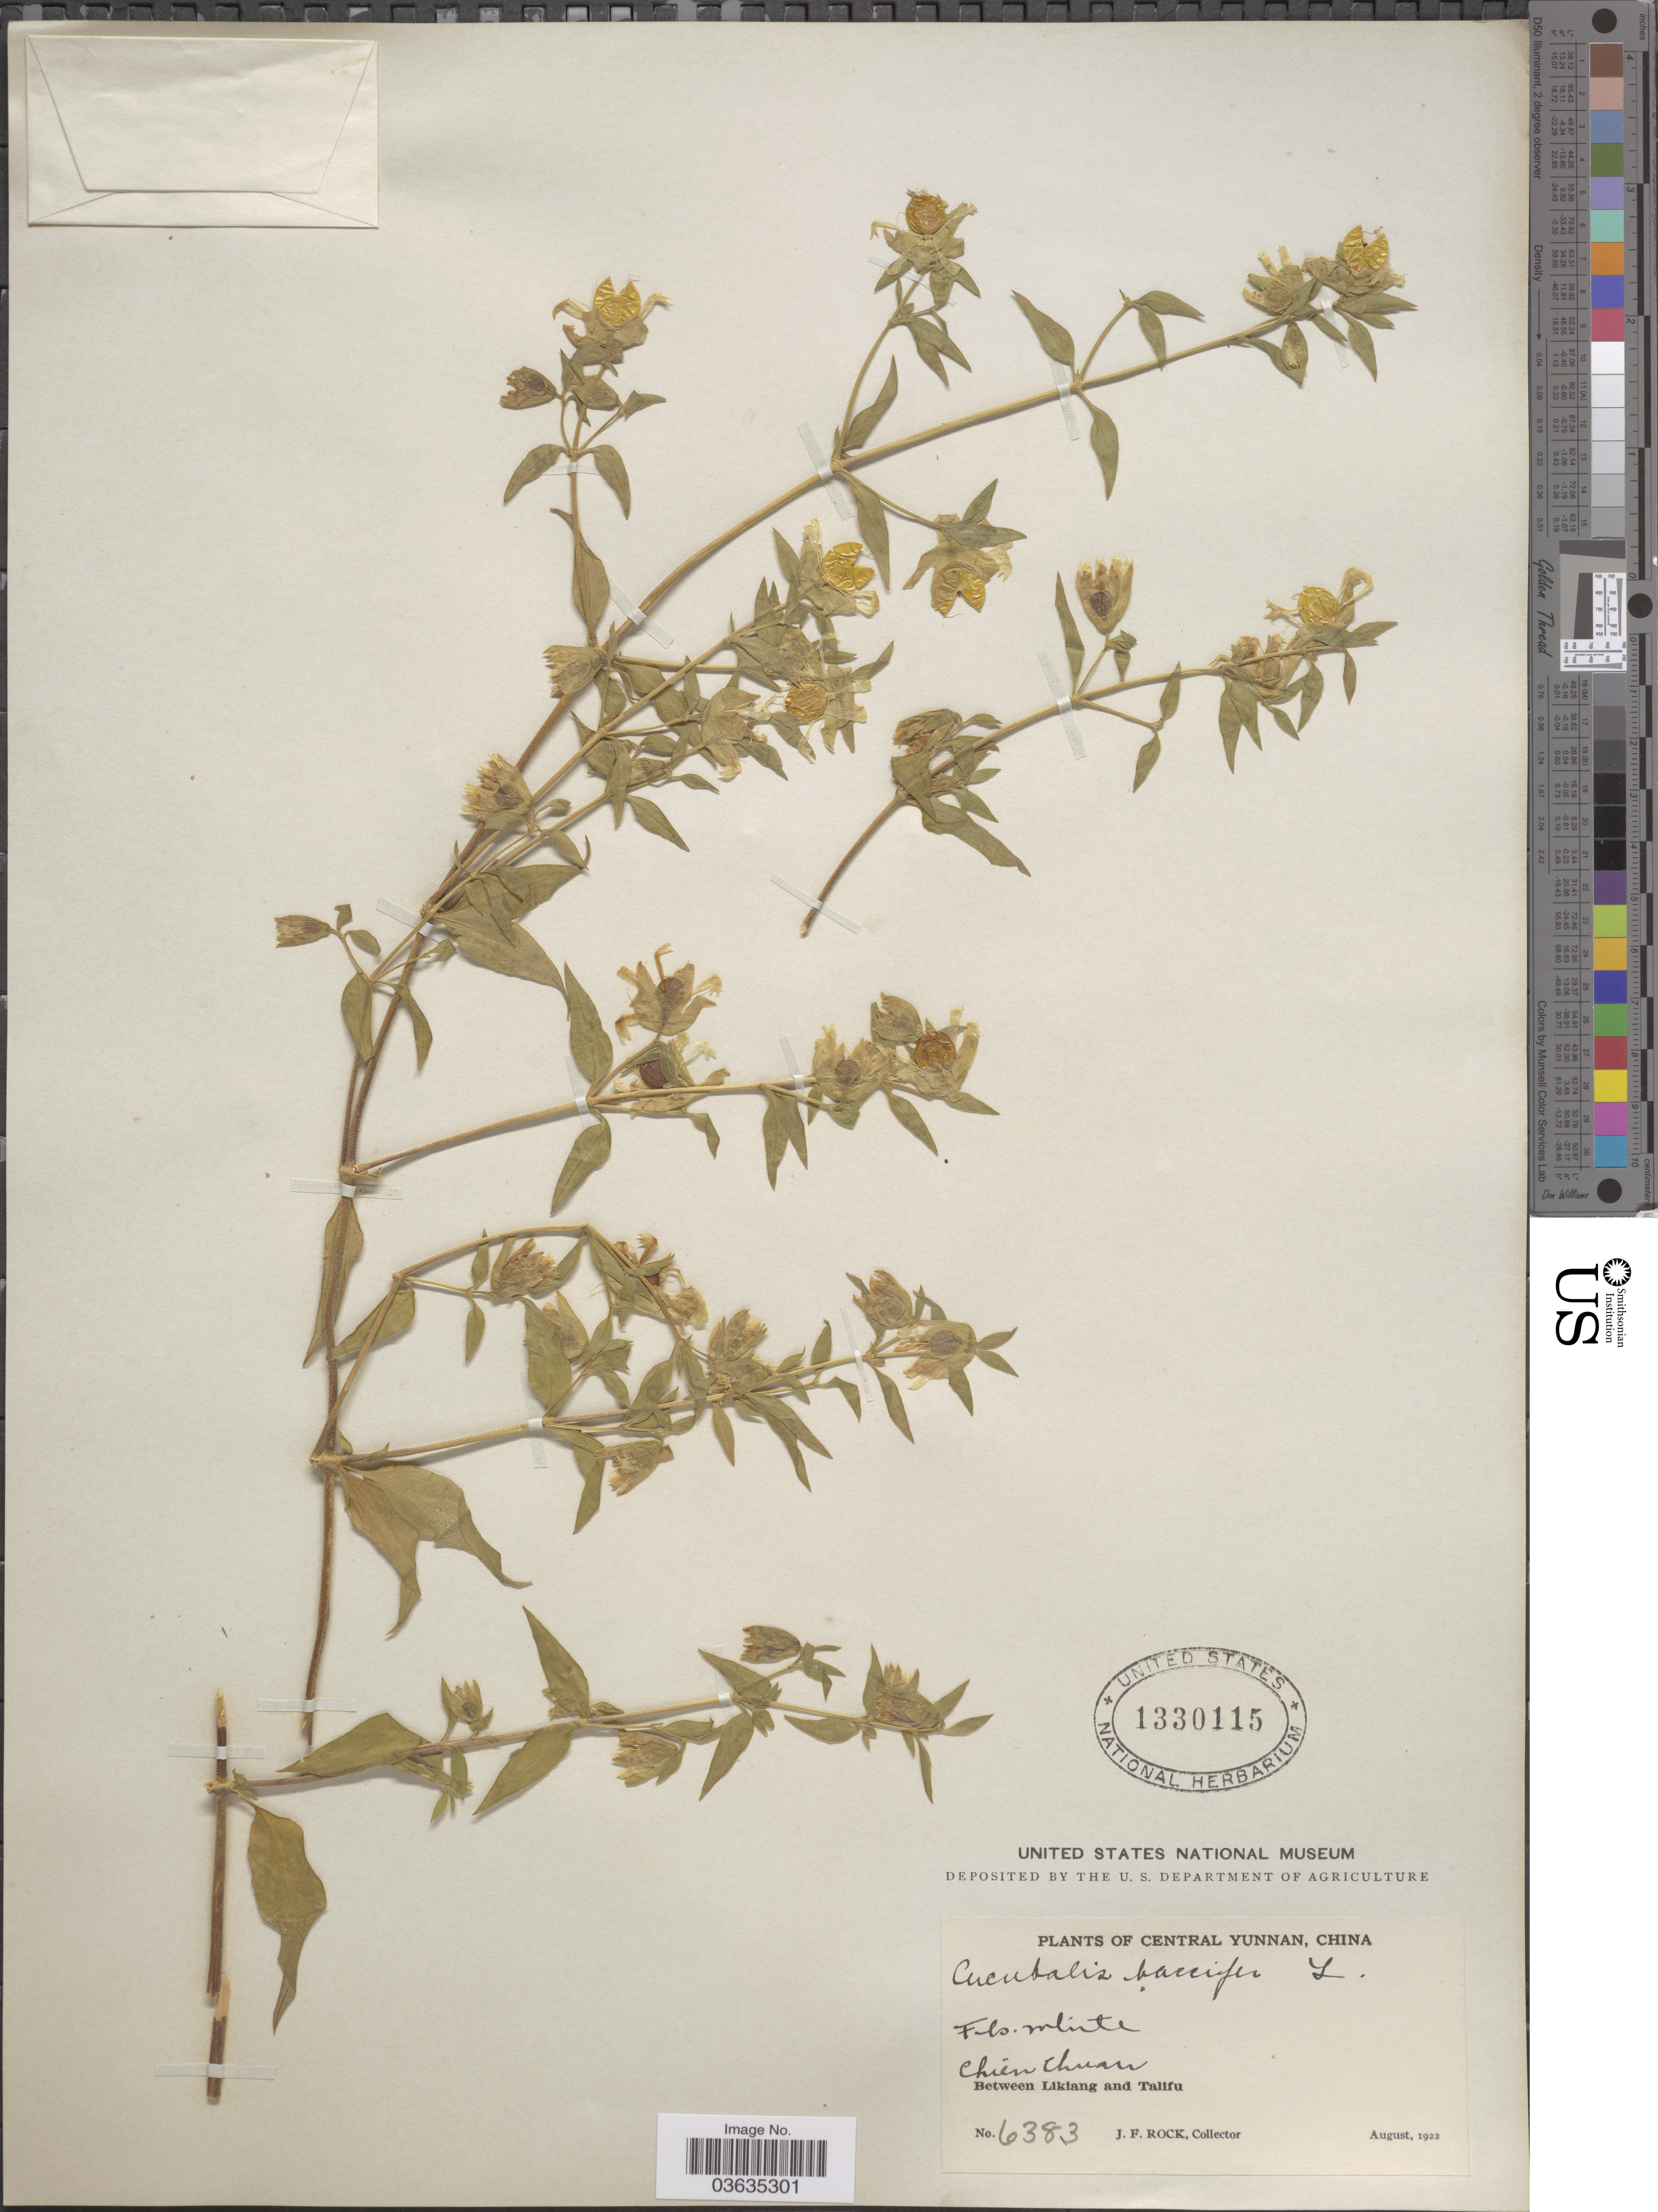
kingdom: Plantae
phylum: Tracheophyta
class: Magnoliopsida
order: Caryophyllales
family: Caryophyllaceae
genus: Silene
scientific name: Silene baccifera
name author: (L.) Durande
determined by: U.S. National Herbarium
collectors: J. Rock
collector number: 6383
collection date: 1922-08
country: China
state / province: Yunnan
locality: Central Yunnan. Chien Chuan. Between Likiang and Talifu.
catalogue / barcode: US 1330115